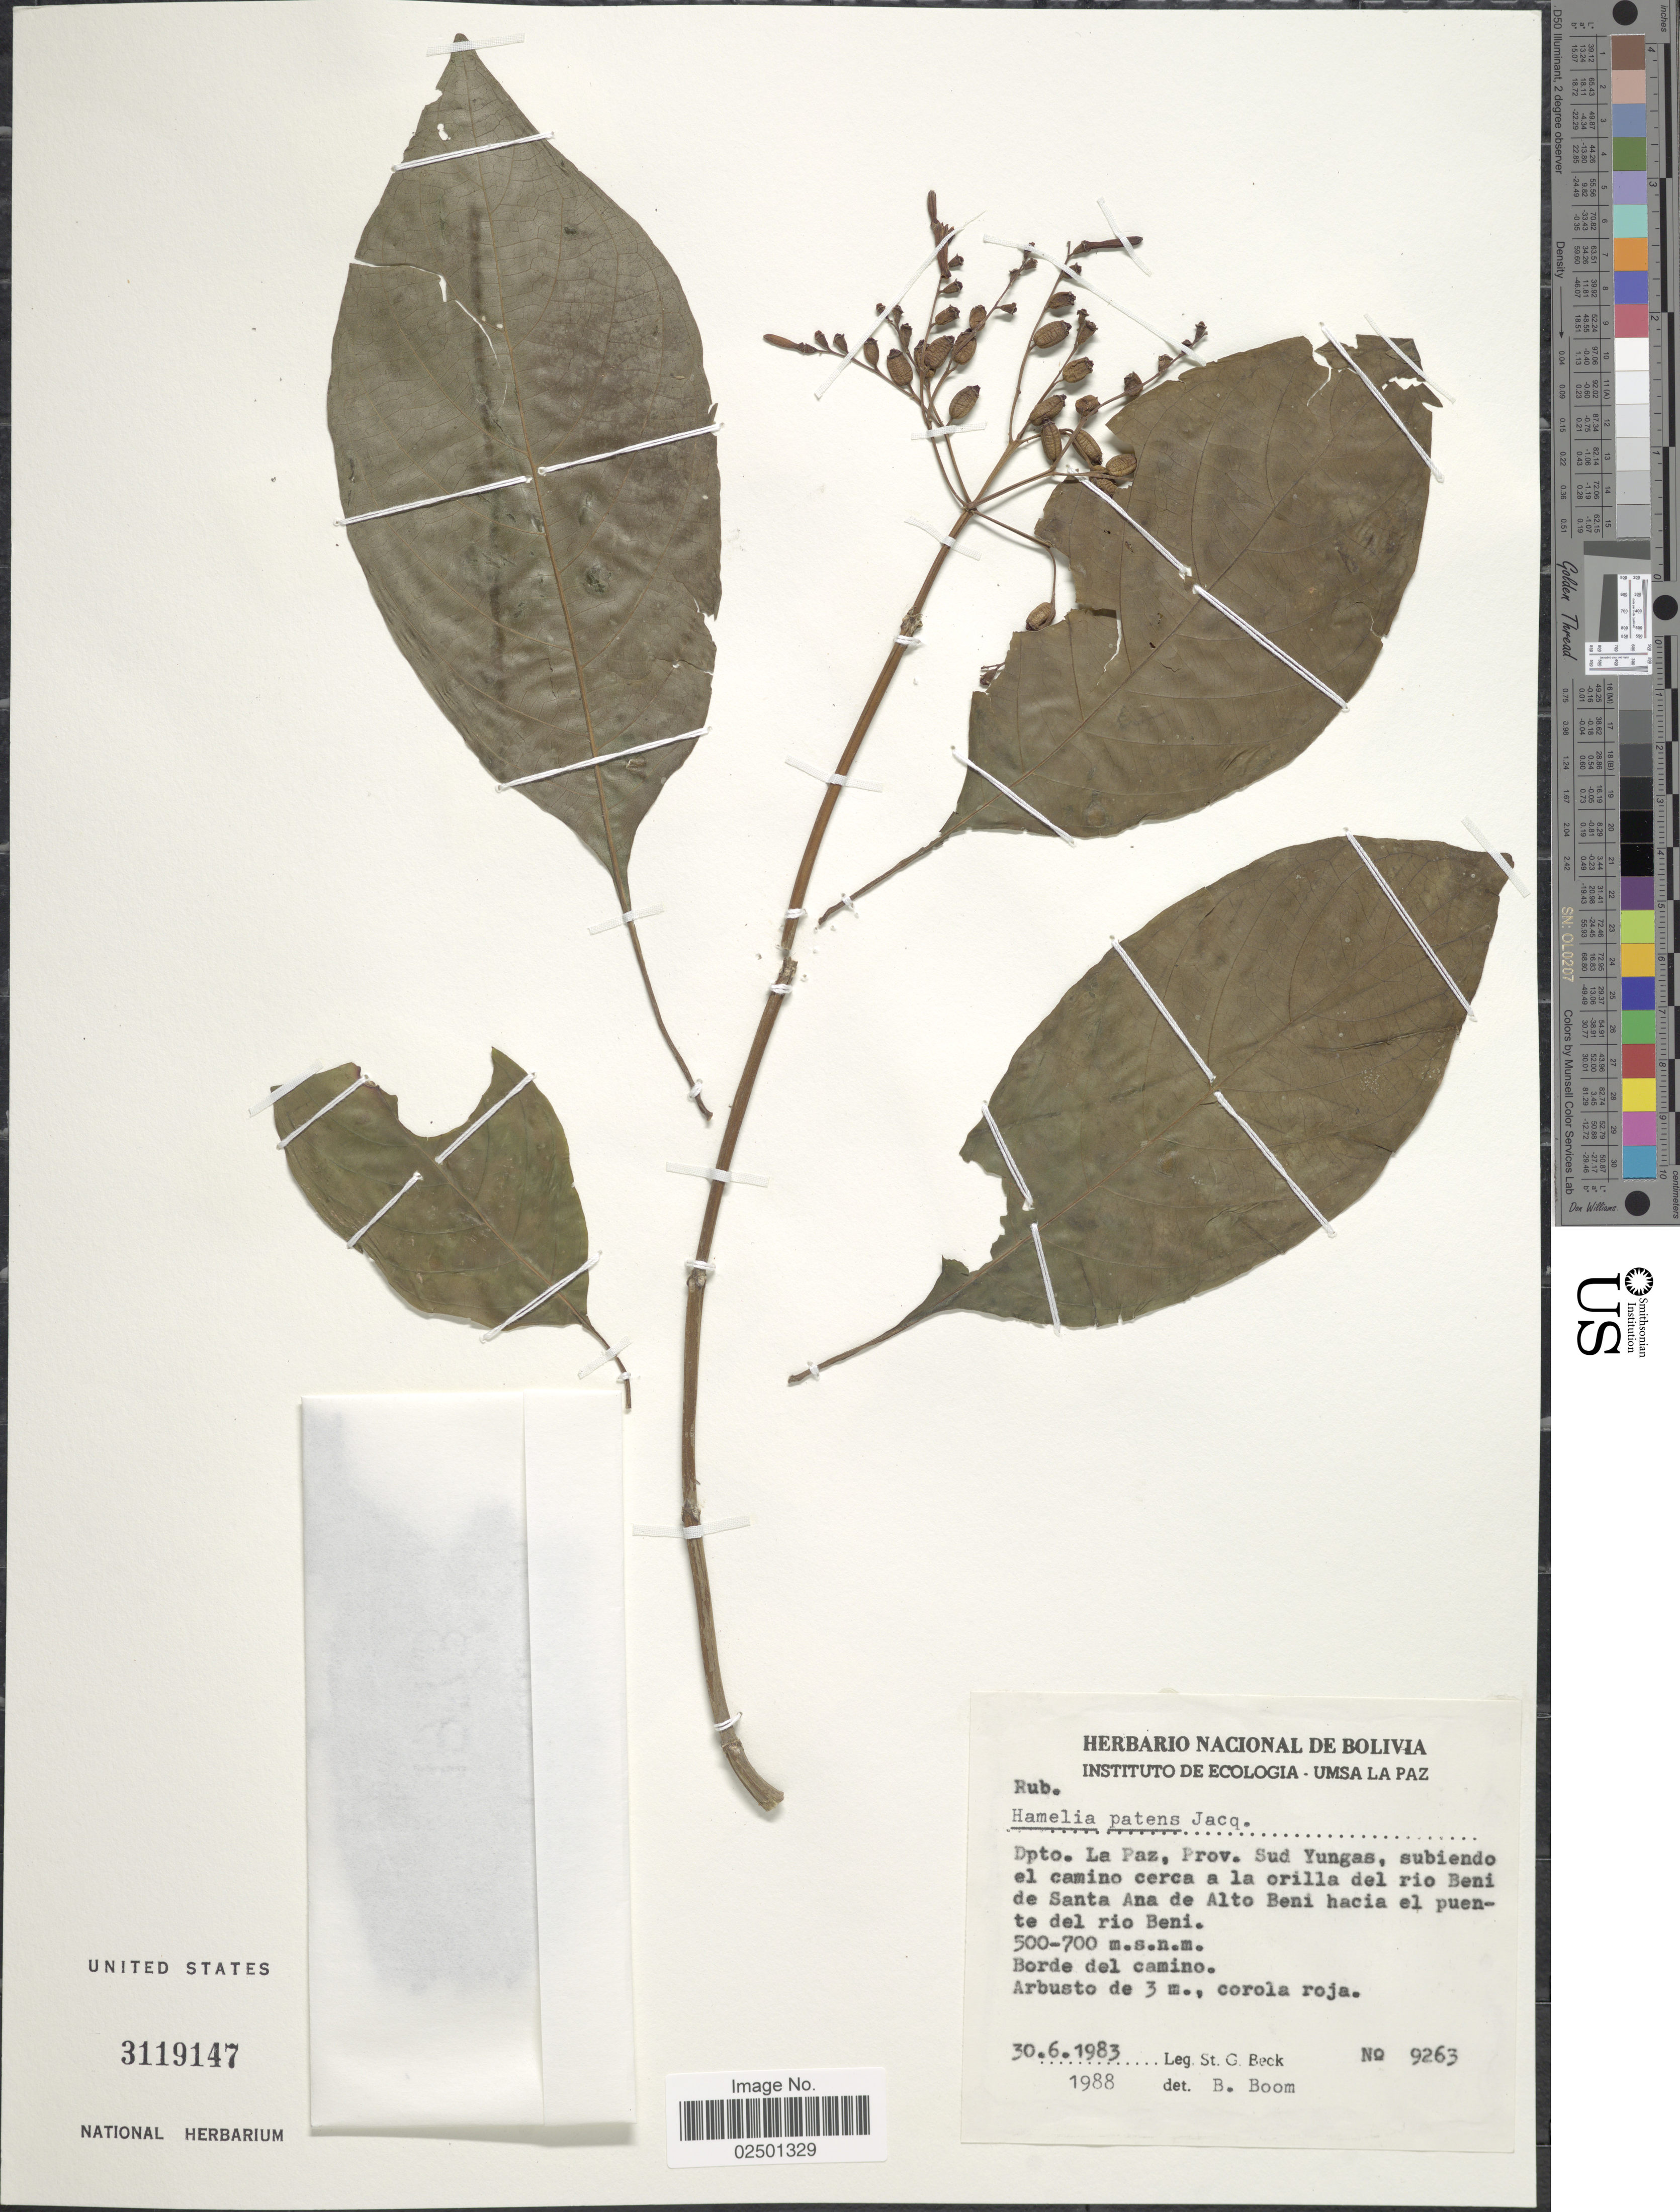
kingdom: Plantae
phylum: Tracheophyta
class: Magnoliopsida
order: Gentianales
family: Rubiaceae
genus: Hamelia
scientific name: Hamelia patens var. patens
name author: Jacq.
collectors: S. G. Beck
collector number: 9263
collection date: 1983-06-30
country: Bolivia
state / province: La Paz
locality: Depto. La Paz. Prov. Sud Yungas, subiendo el camino cerca a la orilla del rio Beni de Santa Ana de Alto Beni hacia el puente del rio Beni.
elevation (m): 500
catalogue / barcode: US 3119147